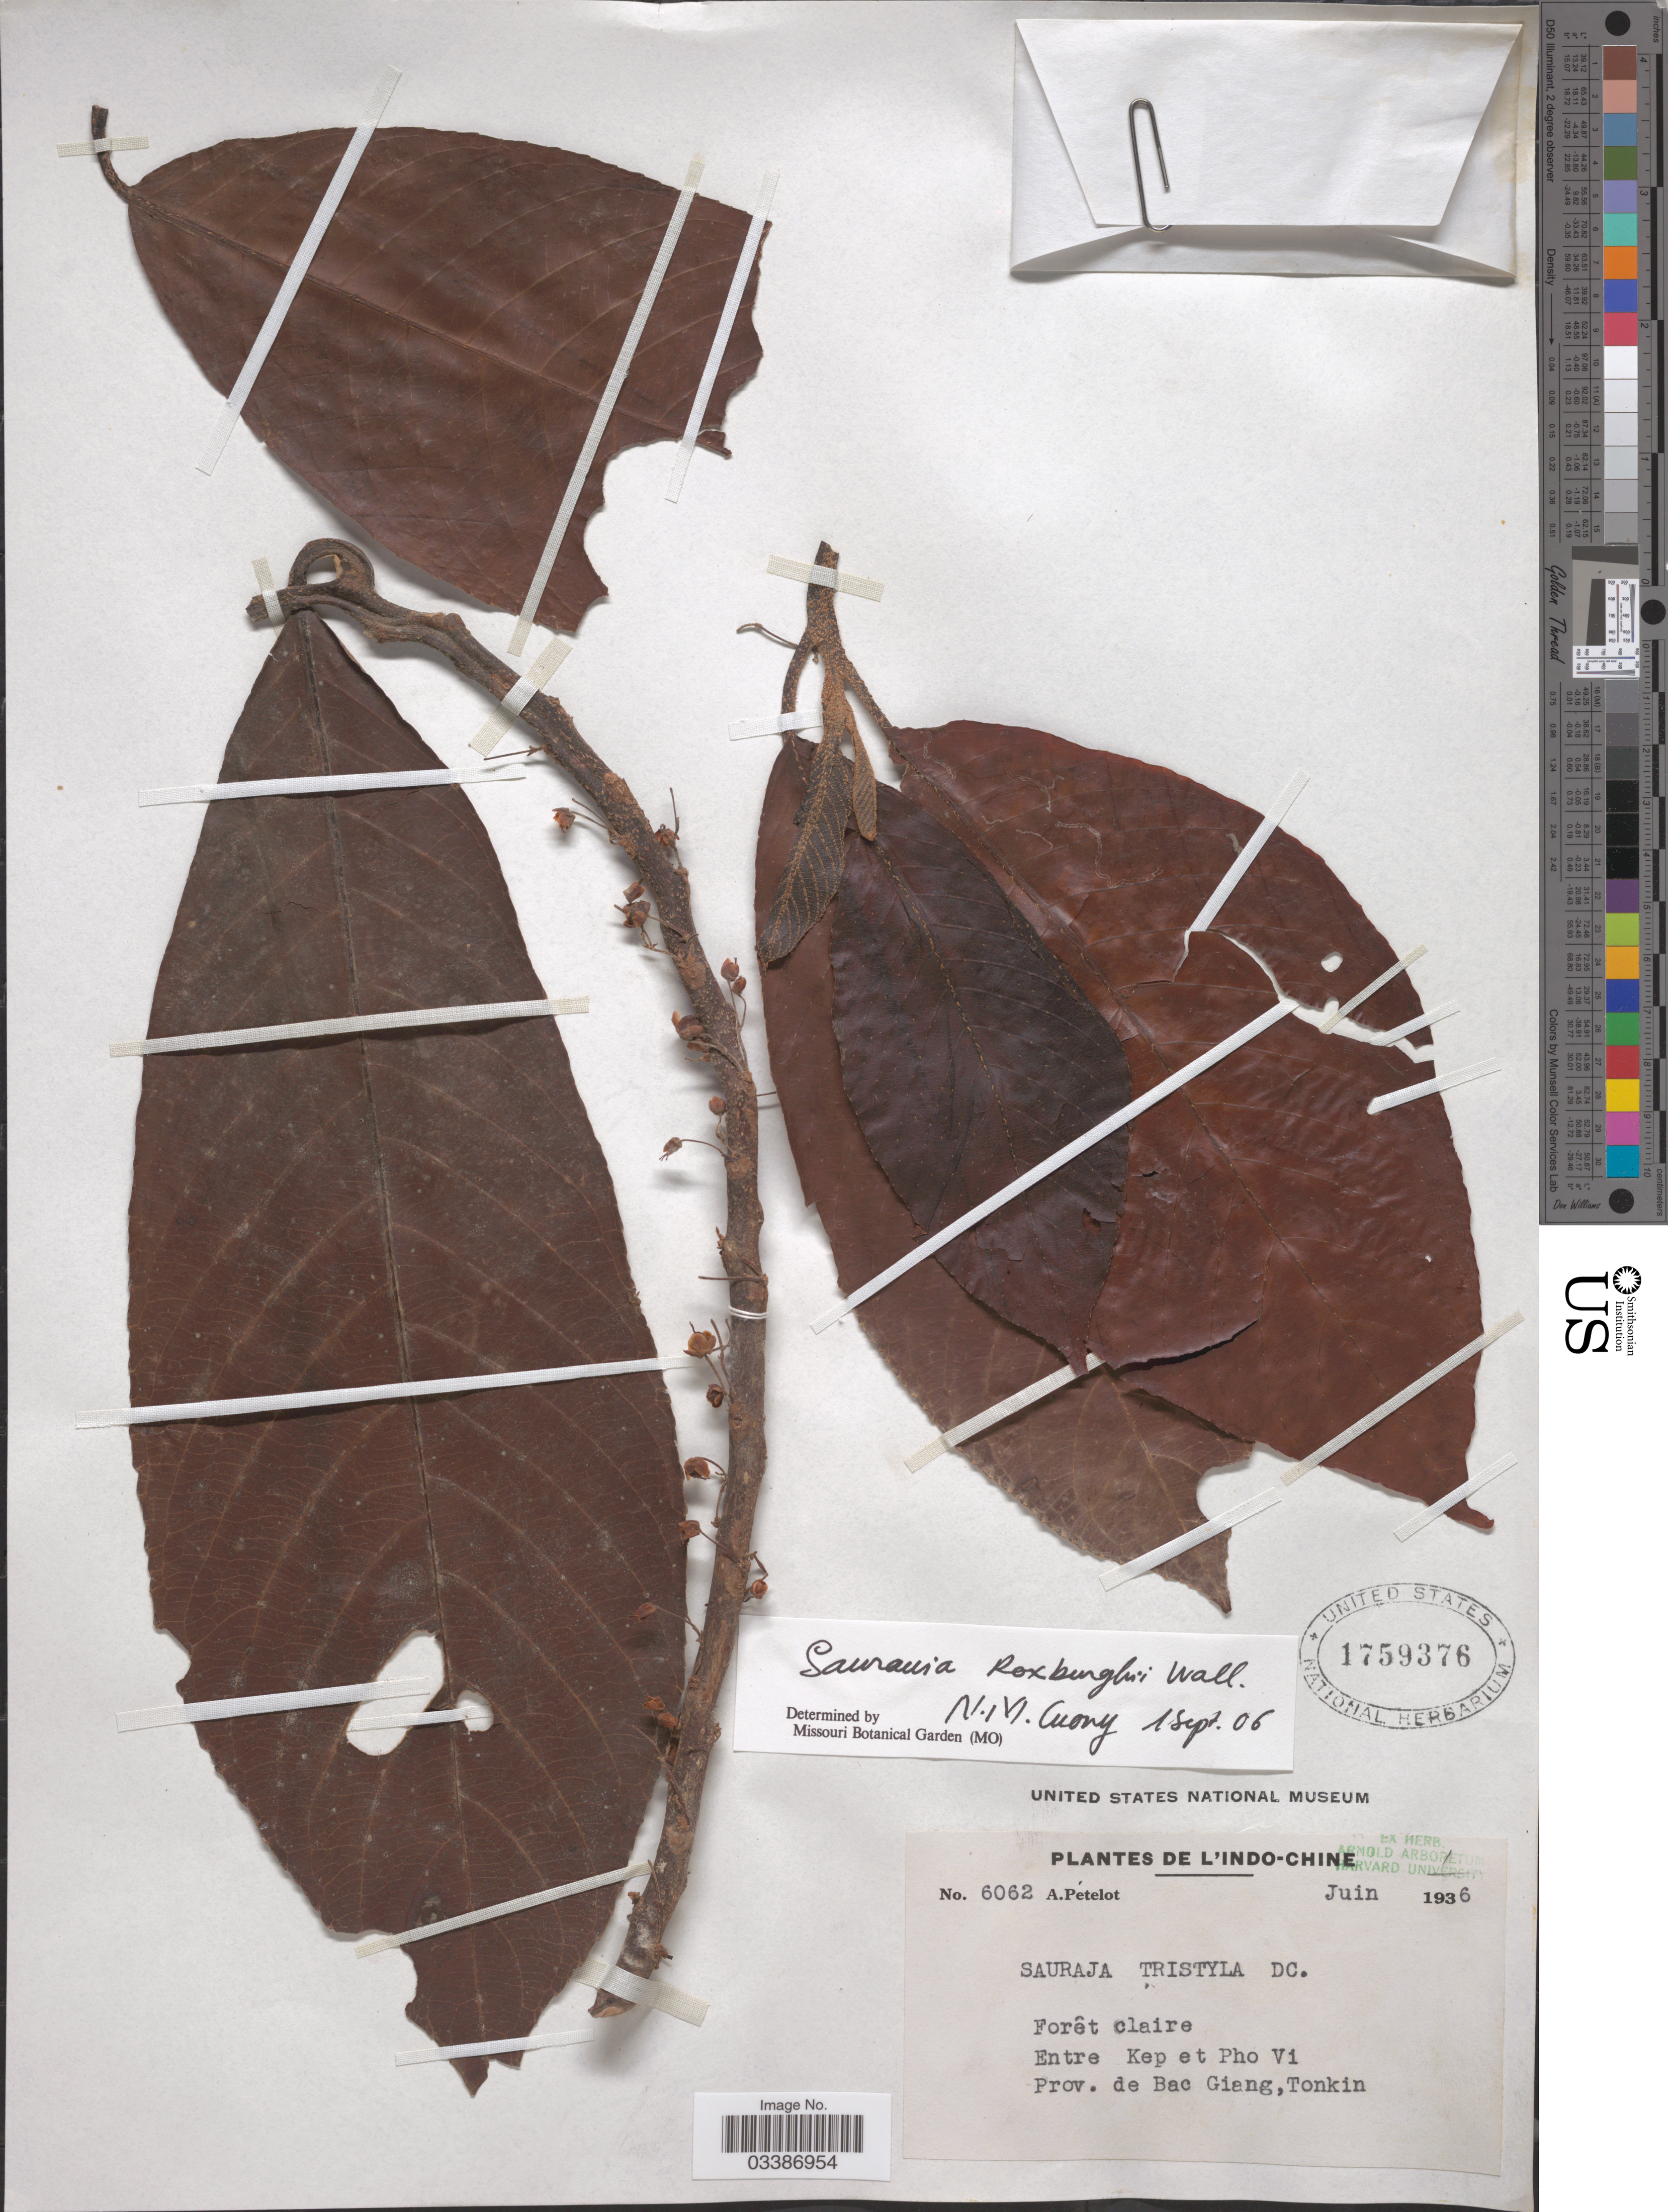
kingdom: Plantae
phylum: Tracheophyta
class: Magnoliopsida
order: Ericales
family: Actinidiaceae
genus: Saurauia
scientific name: Saurauia roxburghii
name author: Wall.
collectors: A. Petelot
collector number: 6062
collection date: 1936-06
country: Vietnam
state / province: Bac Giang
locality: Indo-Chine. Forêt claire. Entre Kep et Pho Vi. Tonkin.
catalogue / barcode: US 1759376